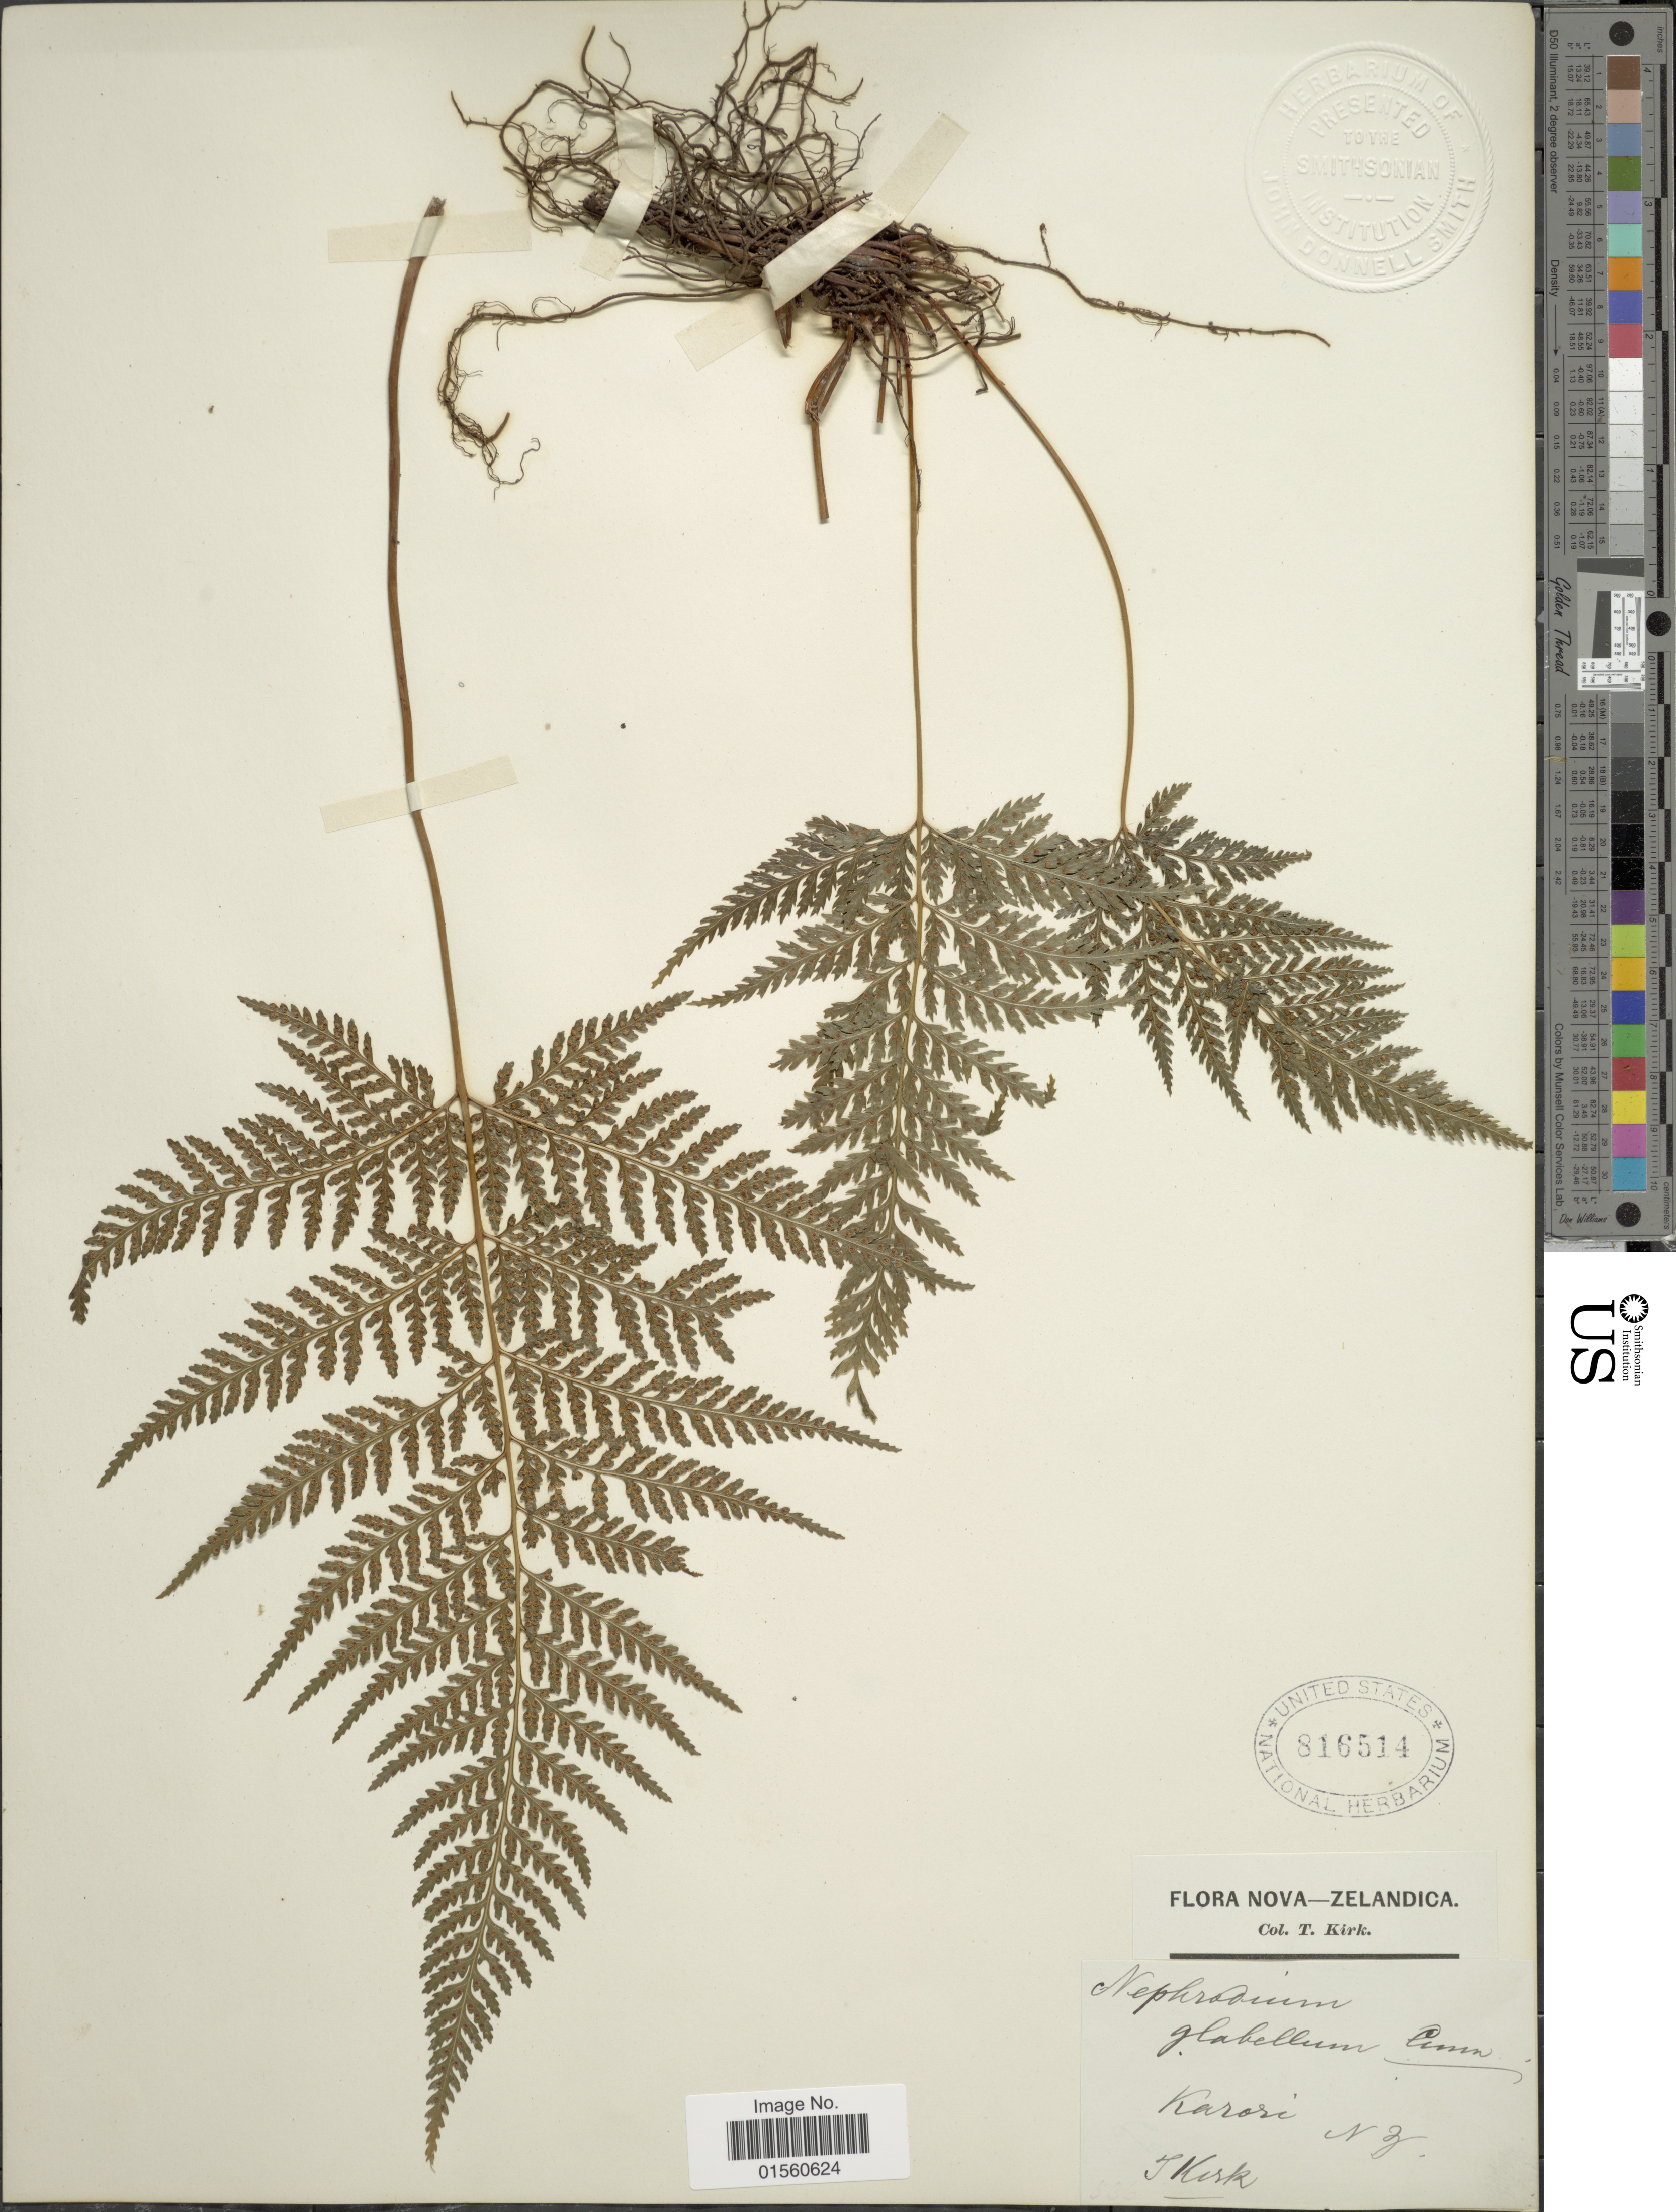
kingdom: Plantae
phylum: Tracheophyta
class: Polypodiopsida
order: Polypodiales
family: Dryopteridaceae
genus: Parapolystichum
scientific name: Parapolystichum glabellum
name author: (A. Cunn.) Labiak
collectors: T. Kirk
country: New Zealand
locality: Nova-Zelandica, Karori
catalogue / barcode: US 716514